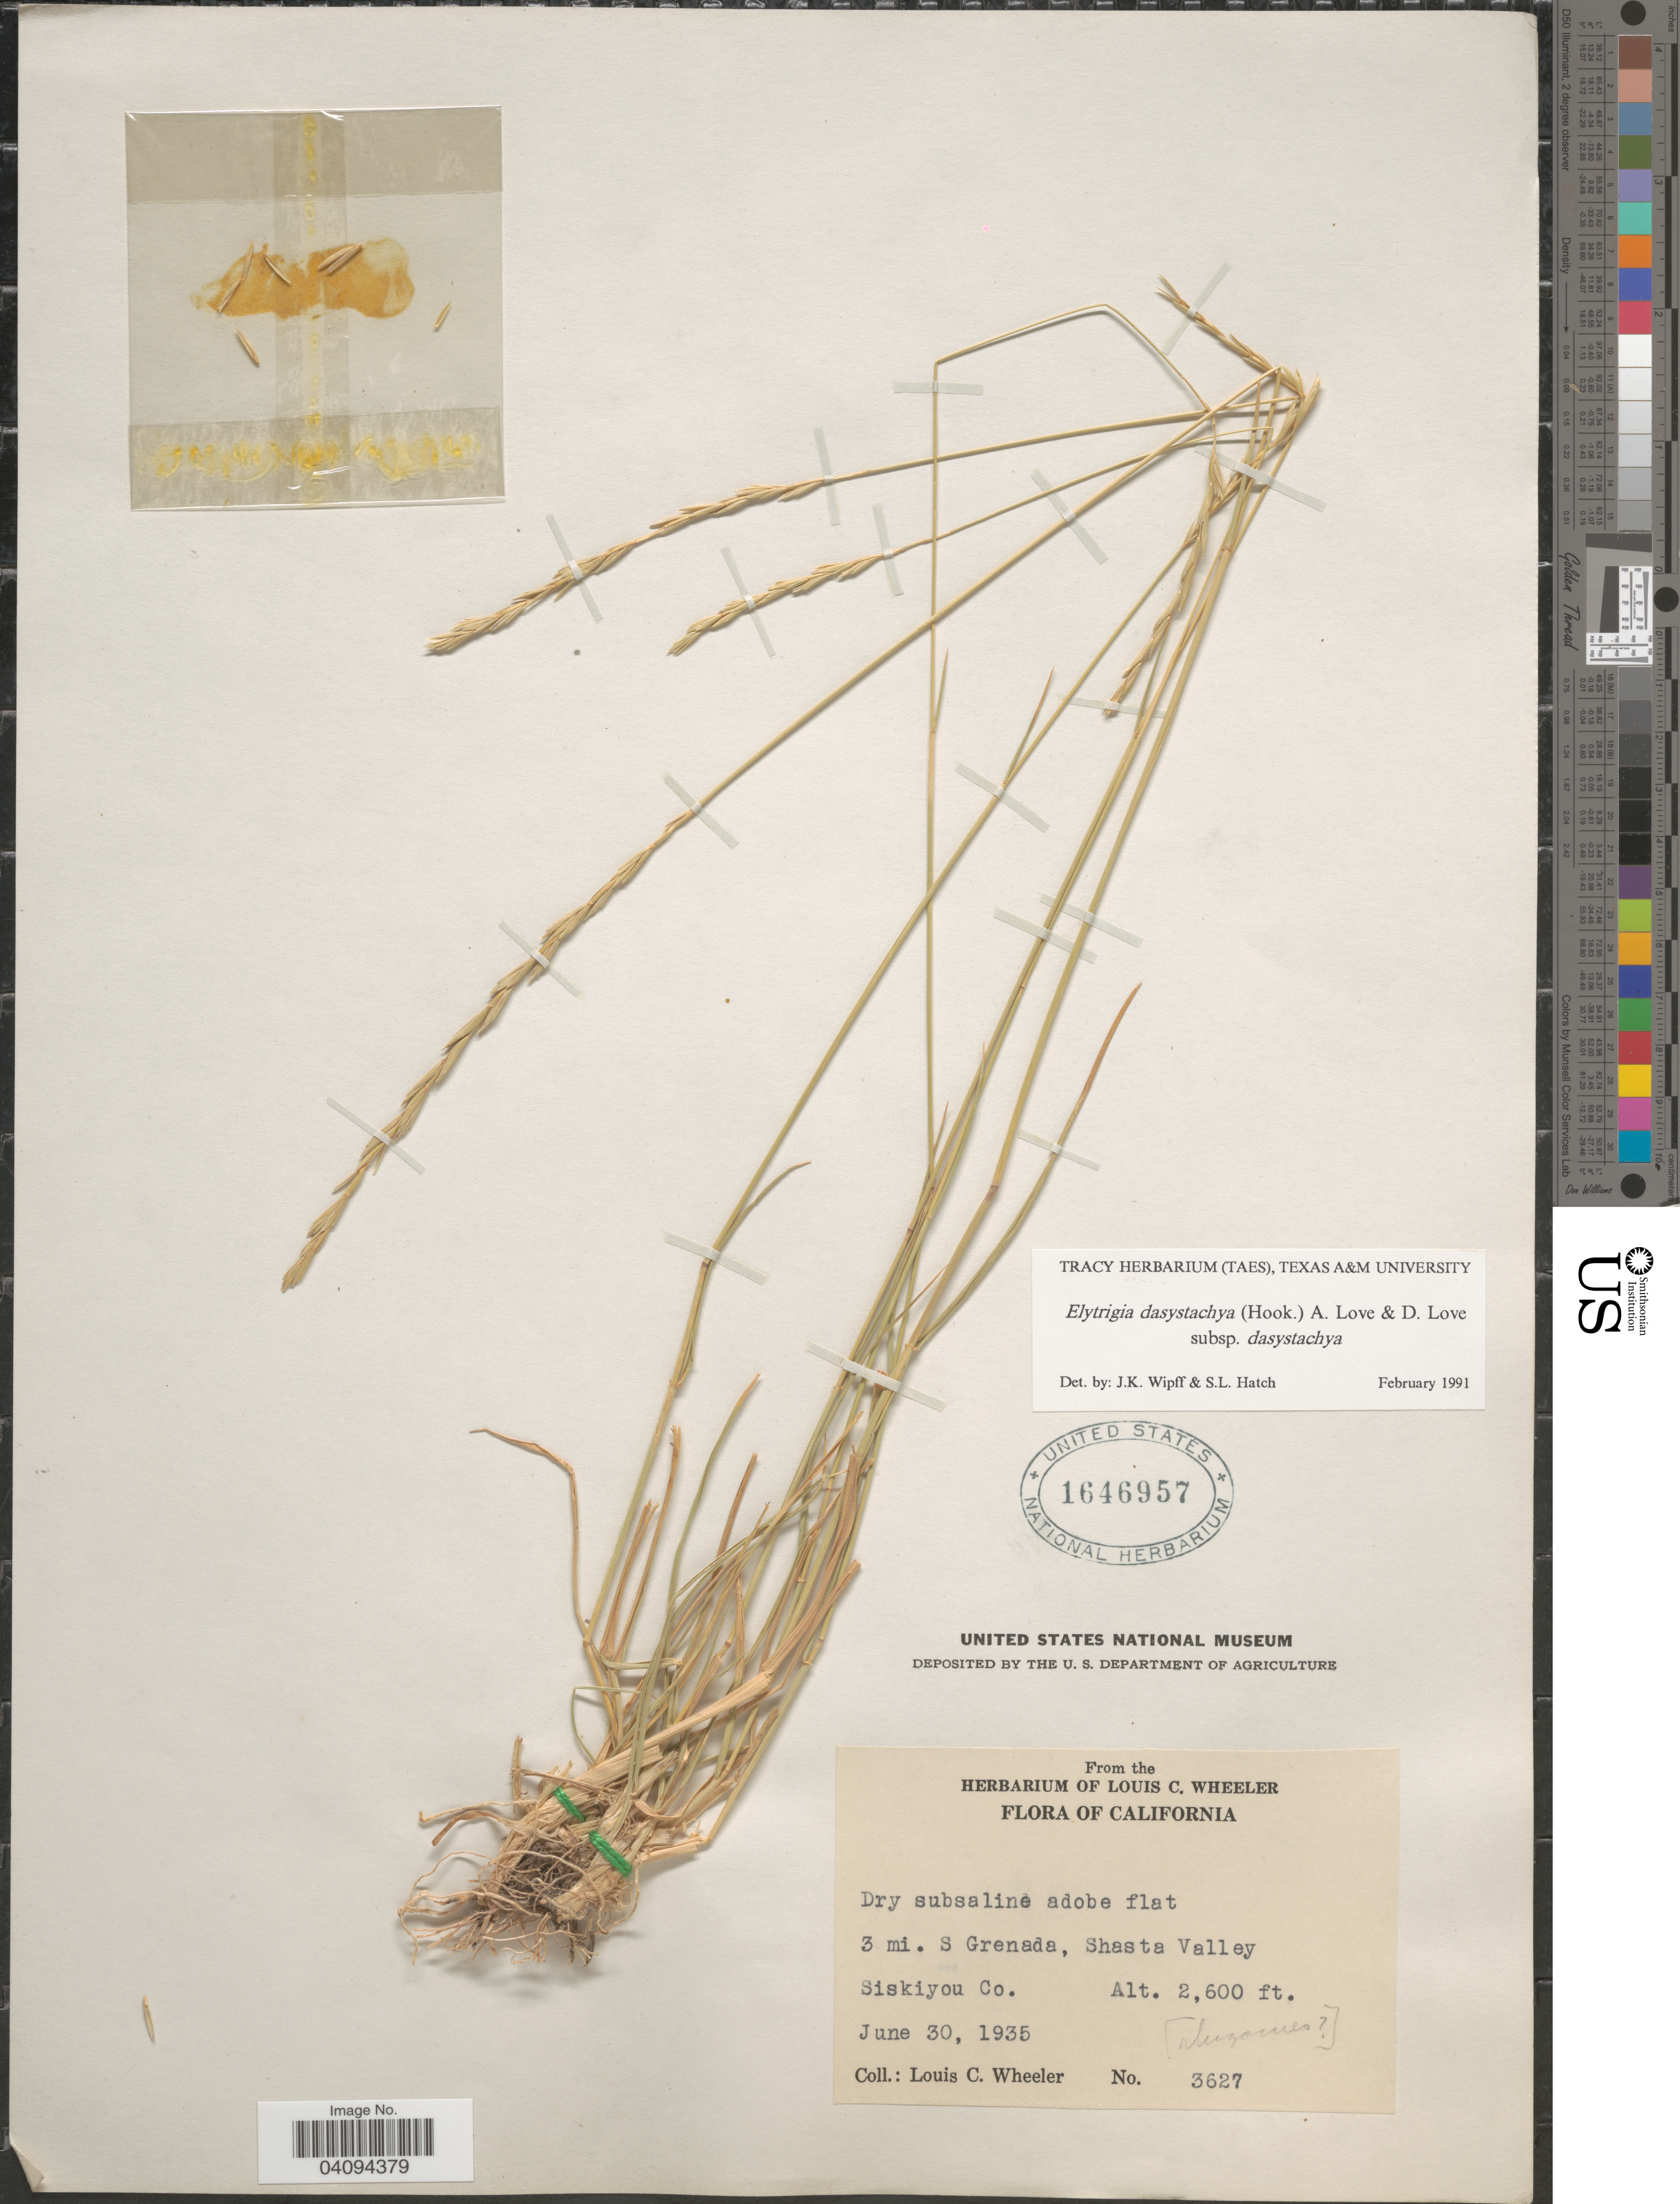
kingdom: Plantae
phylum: Tracheophyta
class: Liliopsida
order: Poales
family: Poaceae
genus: Elymus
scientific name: Elymus lanceolatus subsp. lanceolatus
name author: (Scribn. & J.G. Sm.) Gould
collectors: L. C. Wheeler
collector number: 3627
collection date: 1935-06-30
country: United States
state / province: California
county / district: Siskiyou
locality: Dry subsaline adobe flat 3 mi. S Grenada, Shasta Valley. Siskiyou Co.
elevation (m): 792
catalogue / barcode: US 1646957